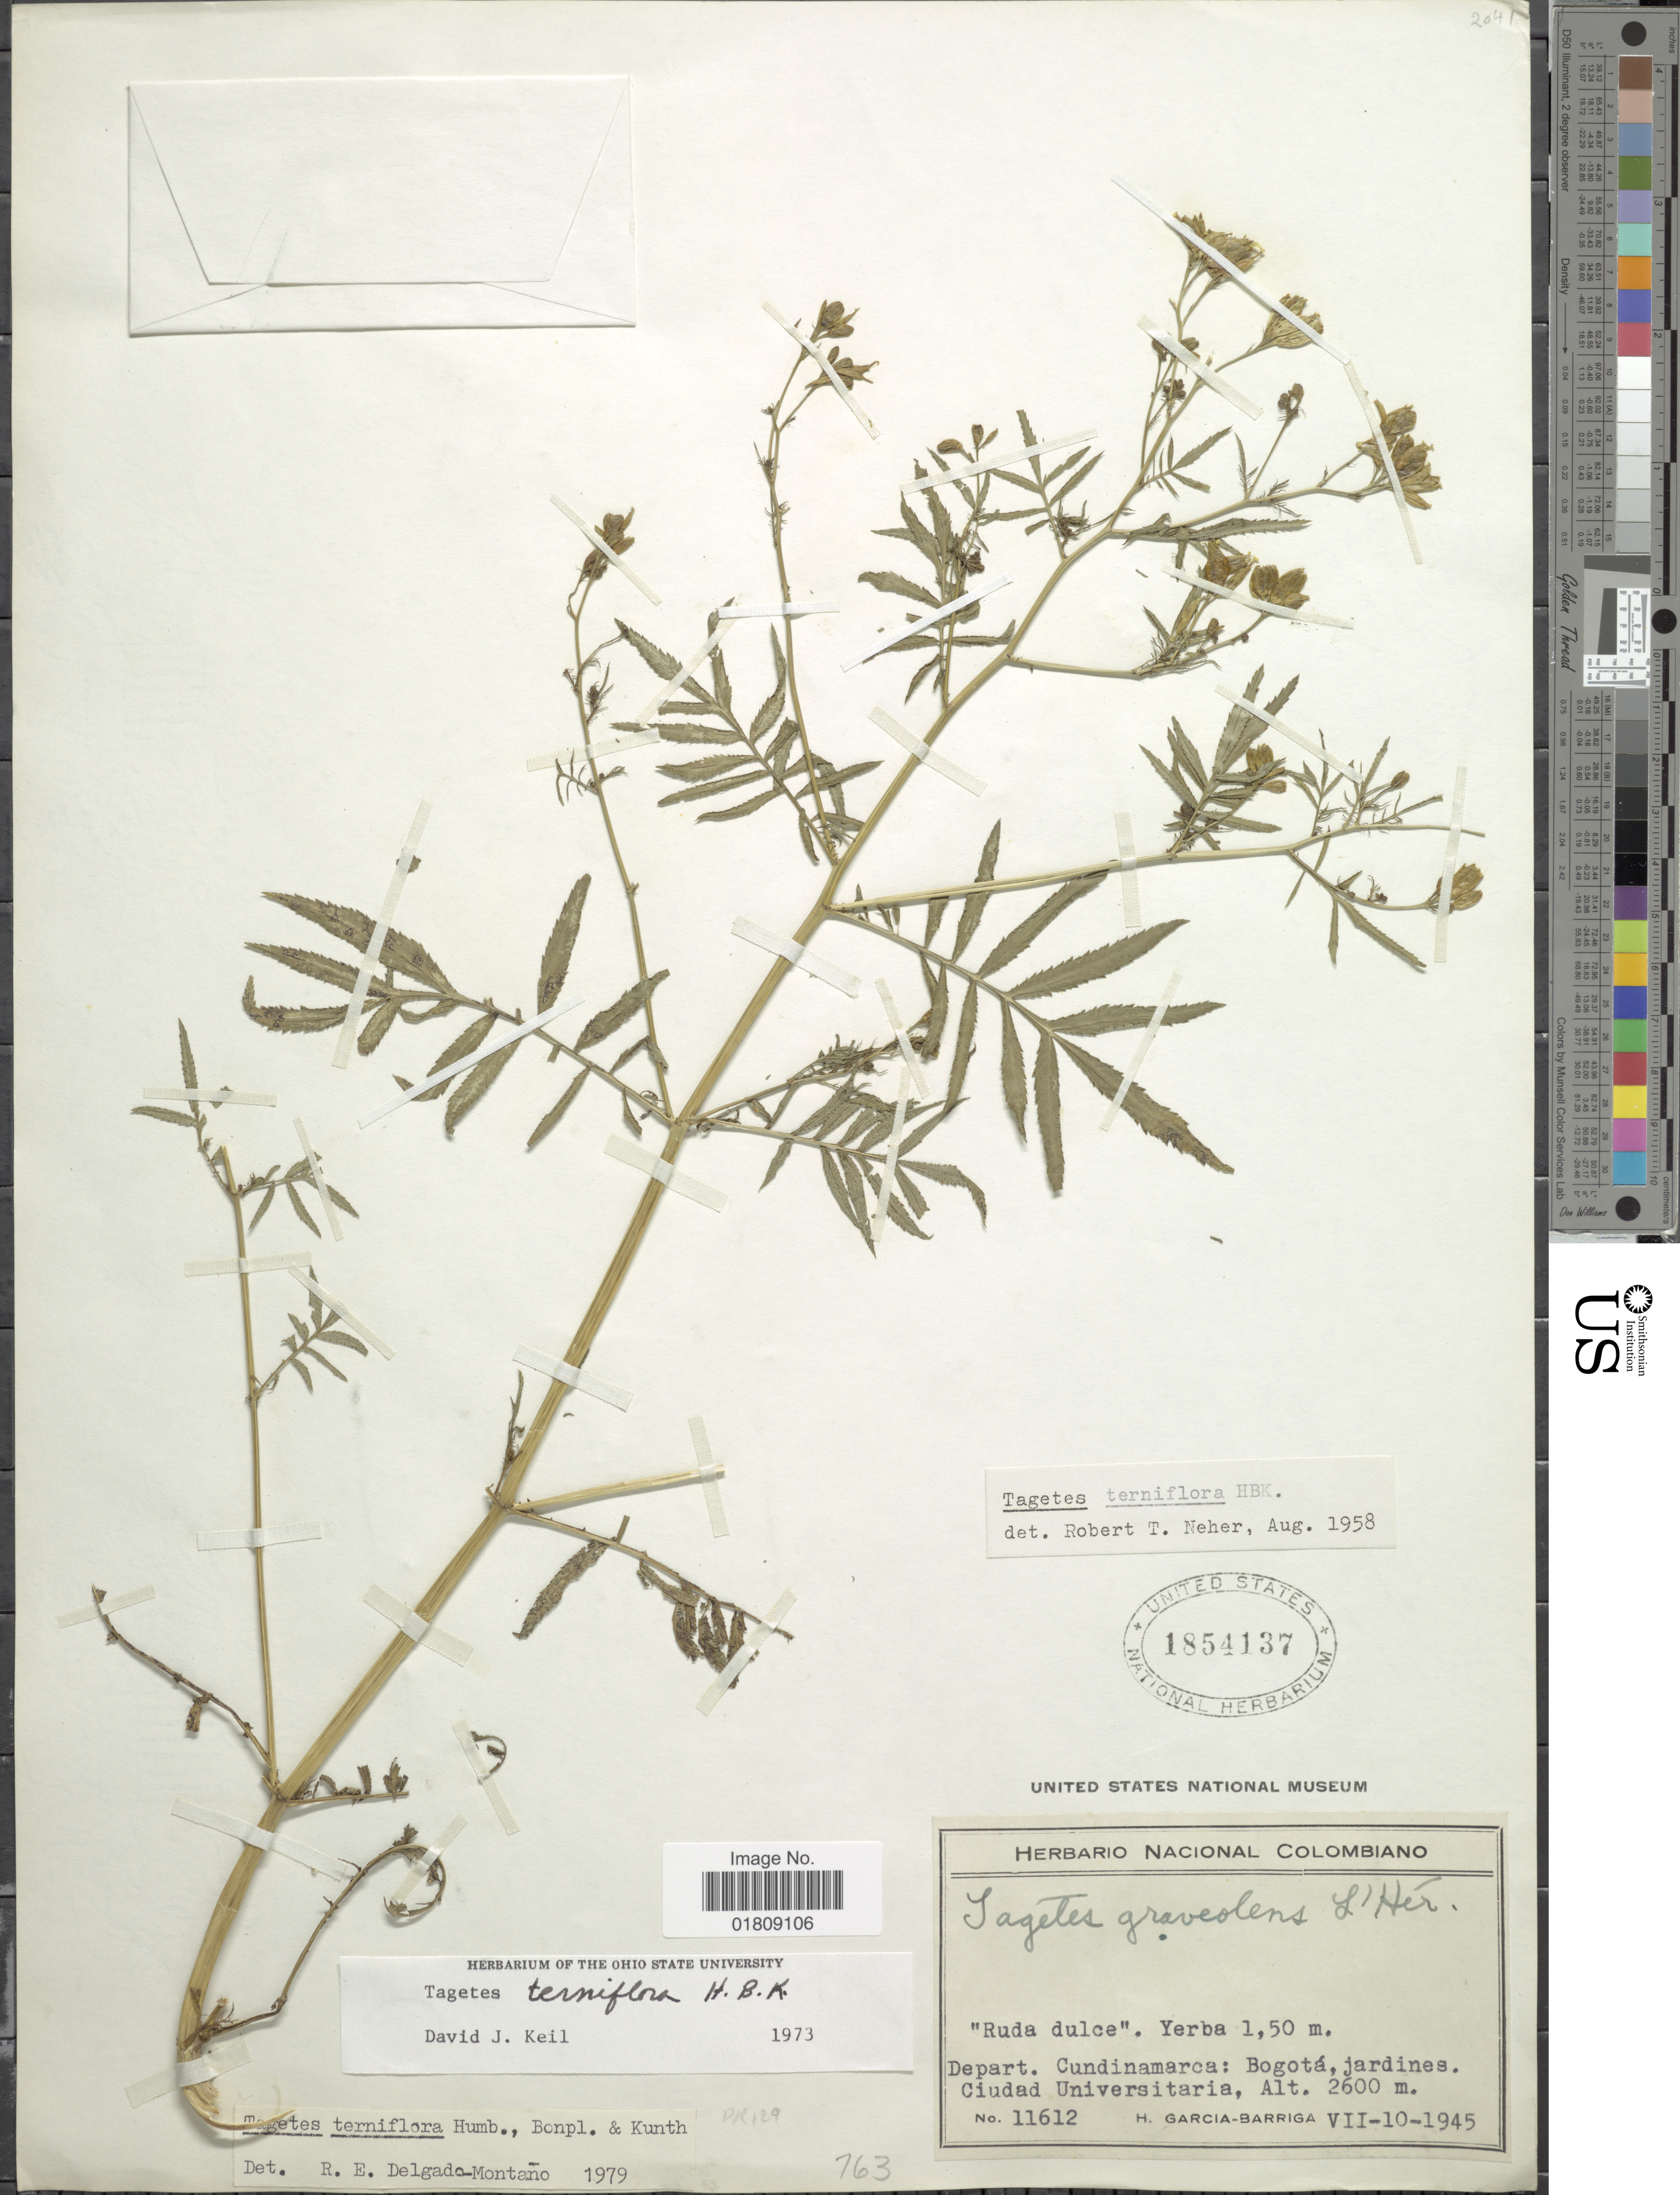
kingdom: Plantae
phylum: Tracheophyta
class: Magnoliopsida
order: Asterales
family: Asteraceae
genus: Tagetes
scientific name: Tagetes terniflora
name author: Kunth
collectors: H. García Barriga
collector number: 11612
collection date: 1945-07-10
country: Colombia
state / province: Cundinamarca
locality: Bogota, jardines, Ciudad Universitaria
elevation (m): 2600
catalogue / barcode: US 1854137